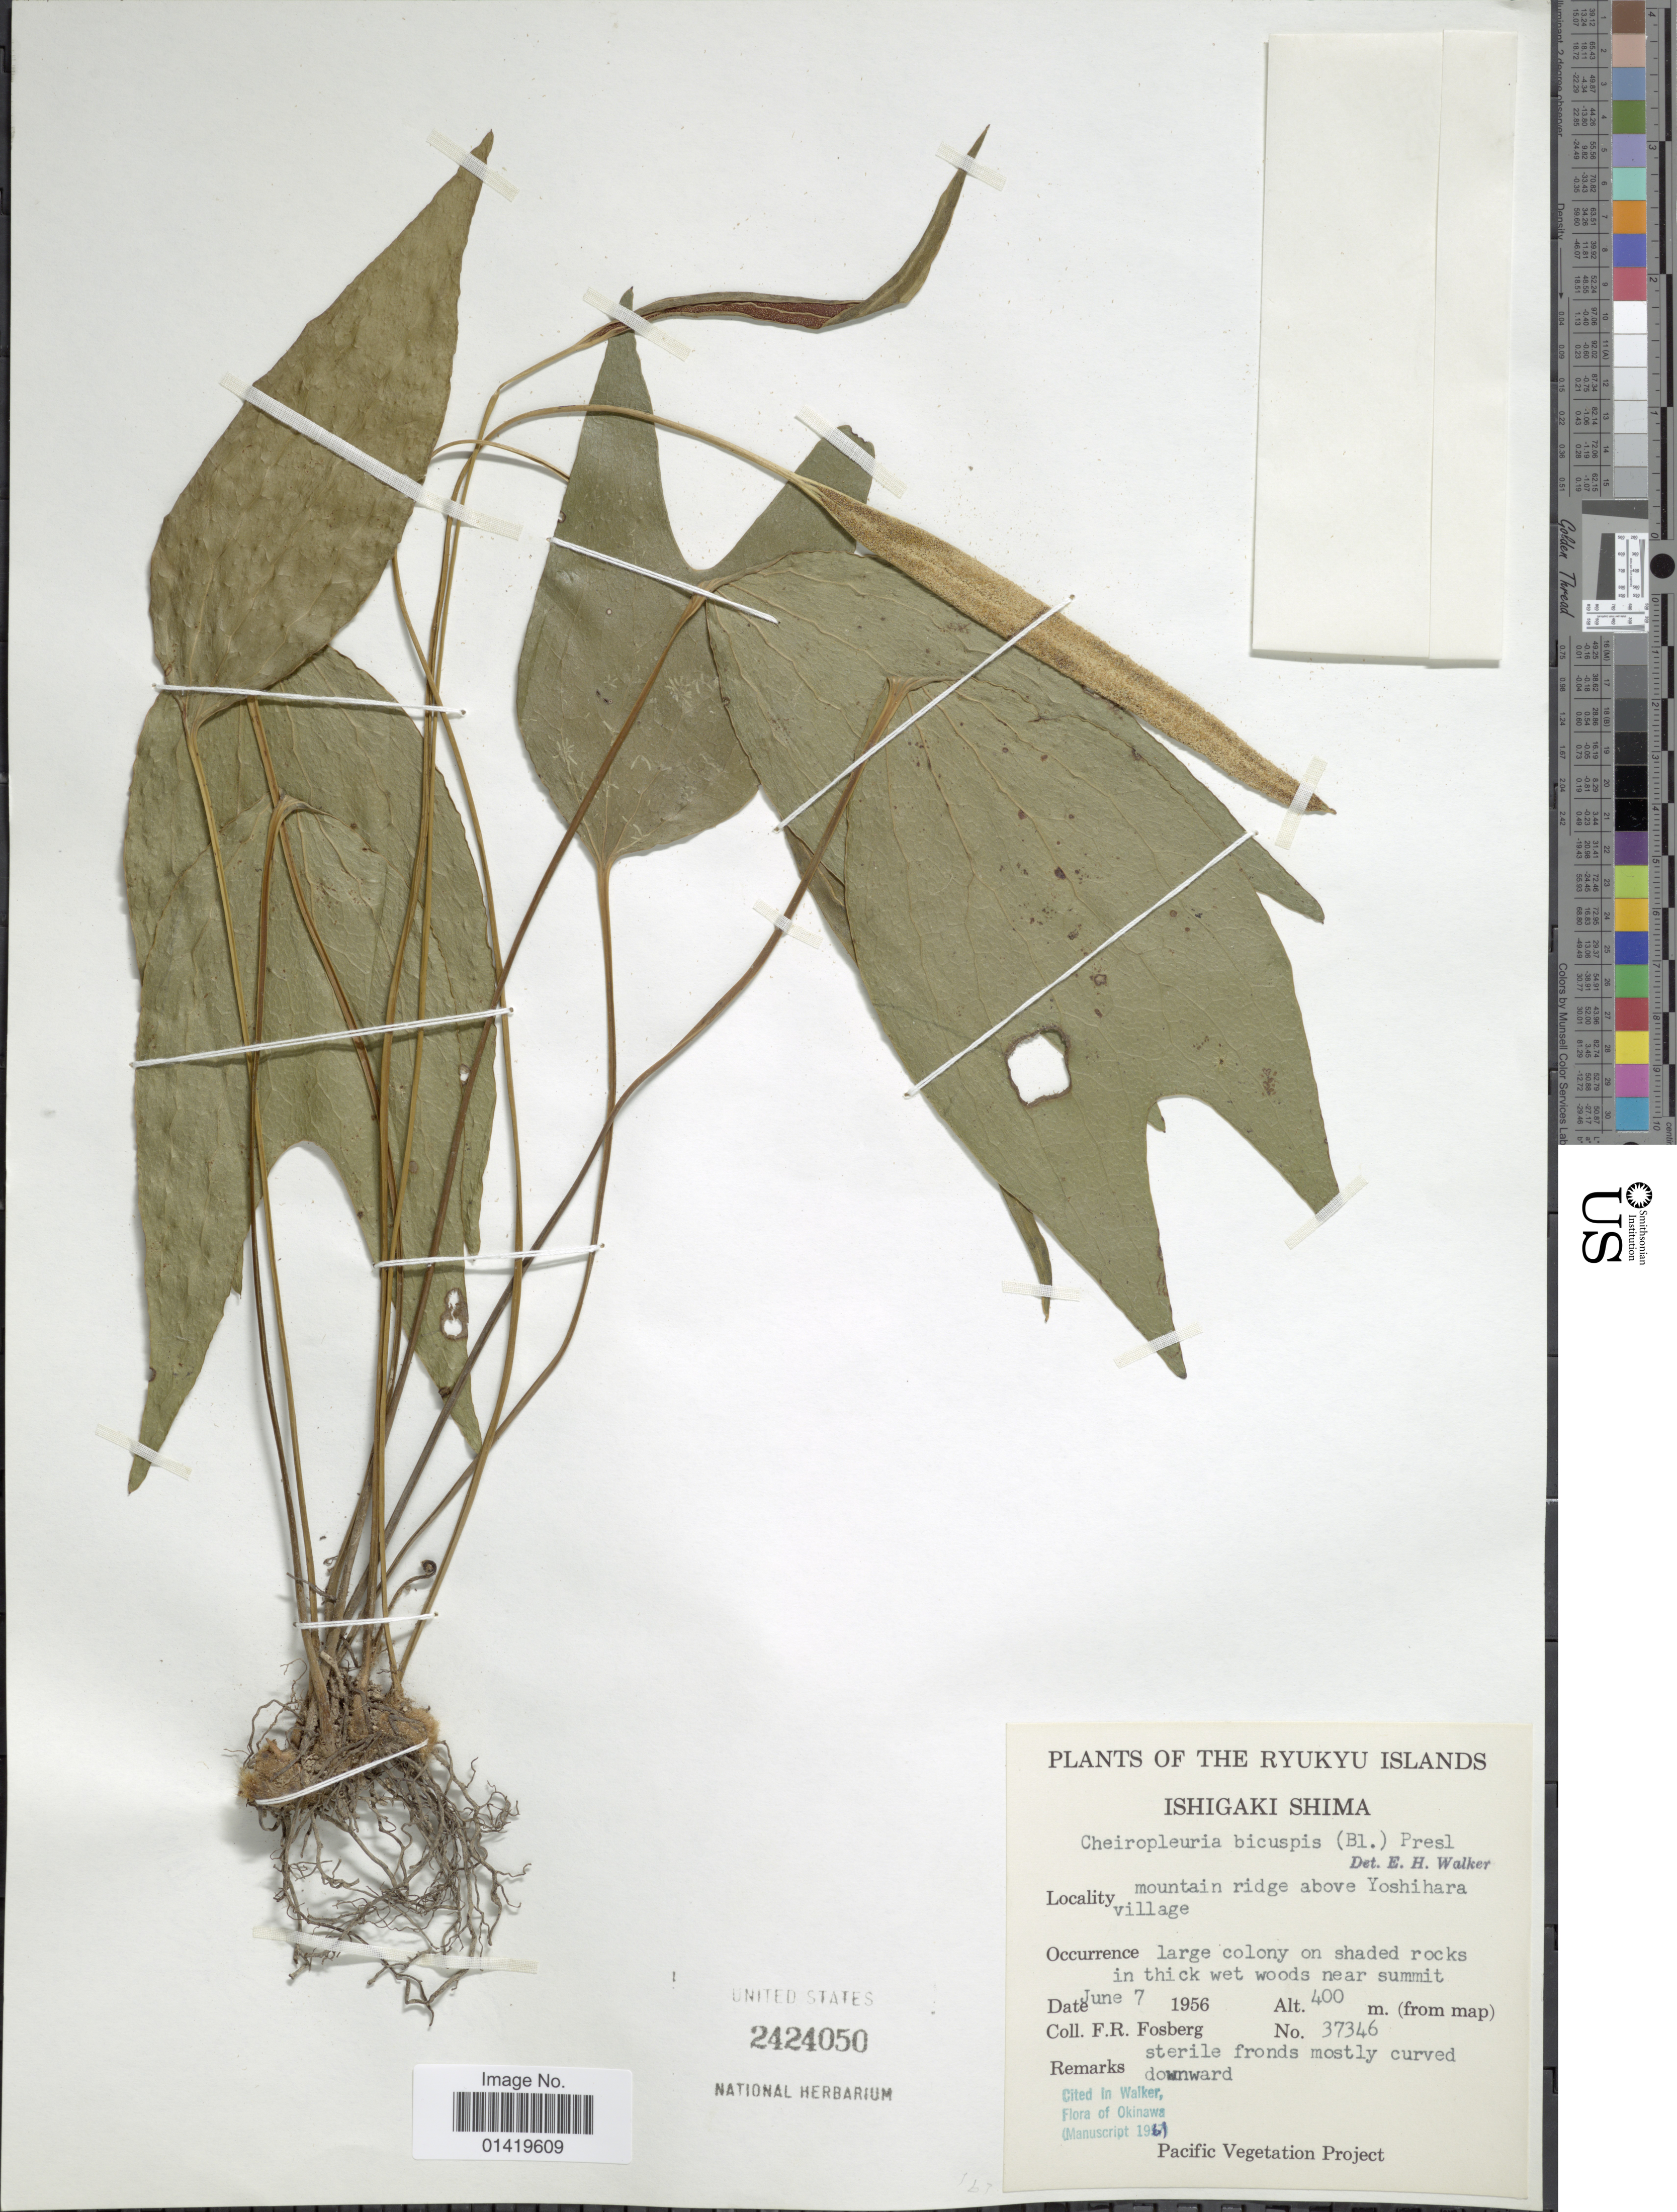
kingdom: Plantae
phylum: Tracheophyta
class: Polypodiopsida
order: Gleicheniales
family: Dipteridaceae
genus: Cheiropleuria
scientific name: Cheiropleuria bicuspis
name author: (Blume) C. Presl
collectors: F. R. Fosberg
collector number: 37346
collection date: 1956-06-07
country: Japan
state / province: Okinawa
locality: The Ryukyu Islands. Ishigaki Shima, mountain ridge above Yoshihara village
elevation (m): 400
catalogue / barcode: US 2424050